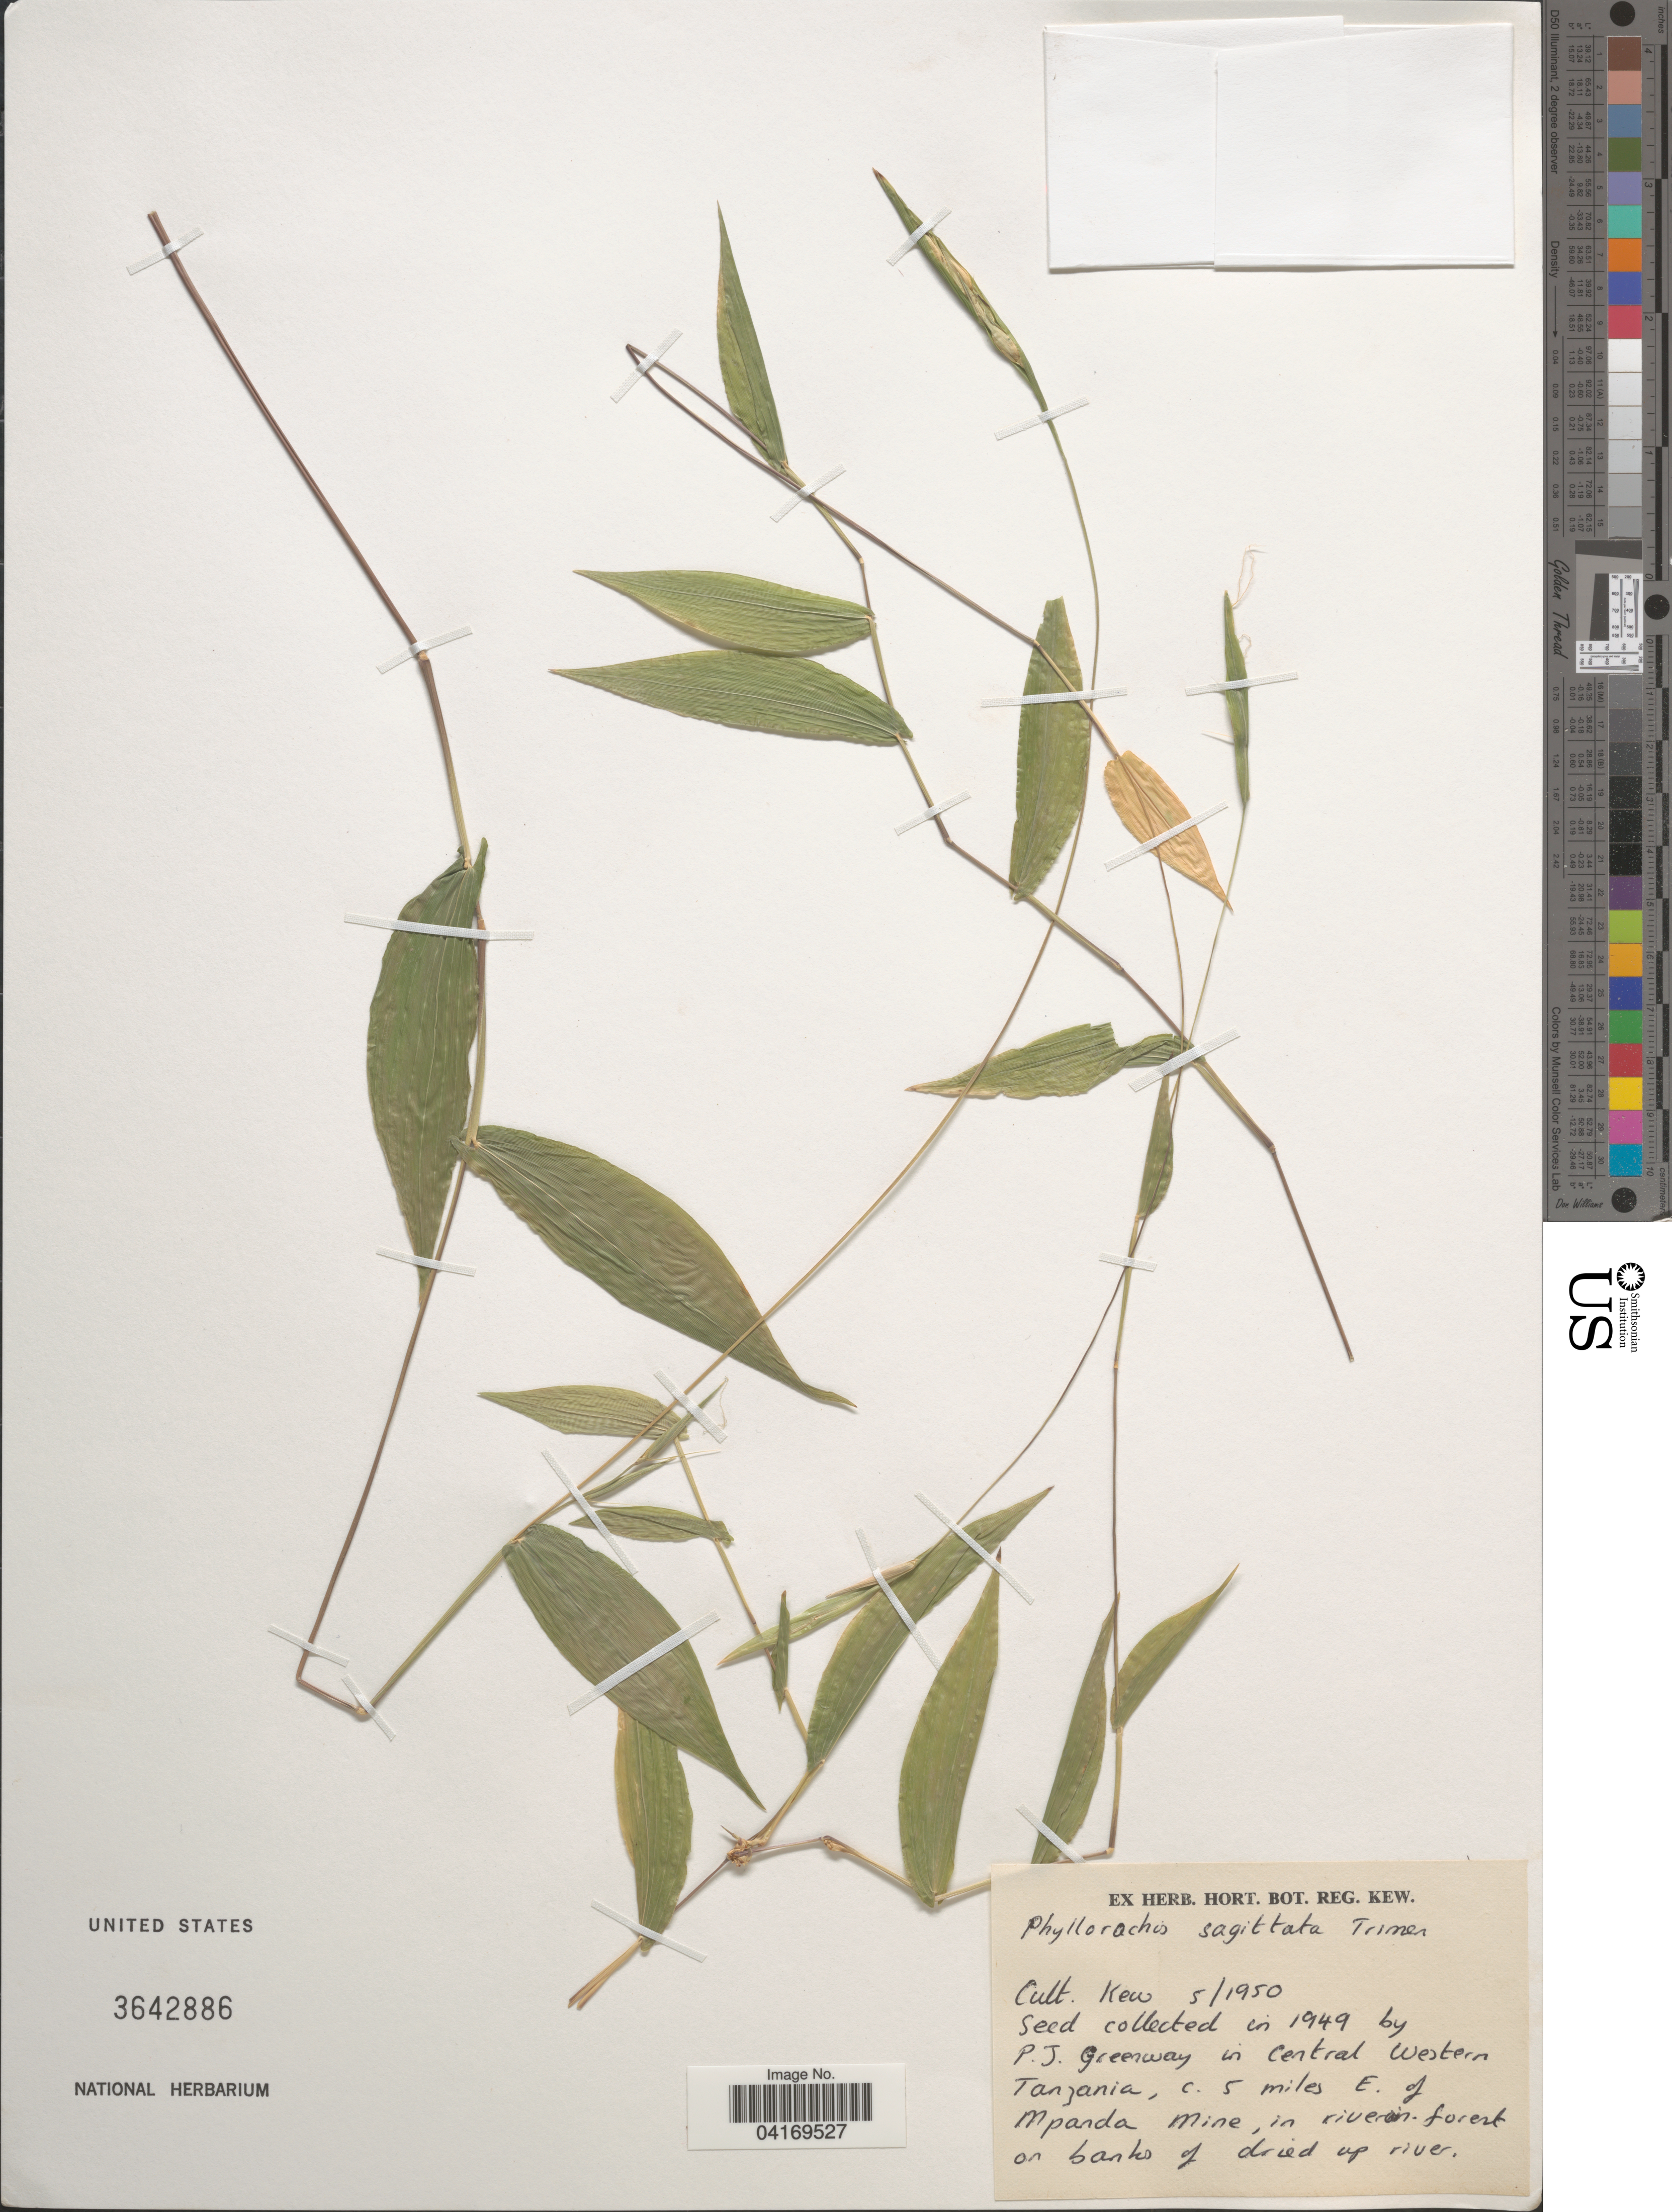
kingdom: Plantae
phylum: Tracheophyta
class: Liliopsida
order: Poales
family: Poaceae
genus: Phyllorachis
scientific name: Phyllorachis sagittata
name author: Trimen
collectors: P. J. Greenway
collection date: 1949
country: Tanzania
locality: Central Western Tanzania, c. 5 miles E. of Mpanda Mine.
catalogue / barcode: US 3642886